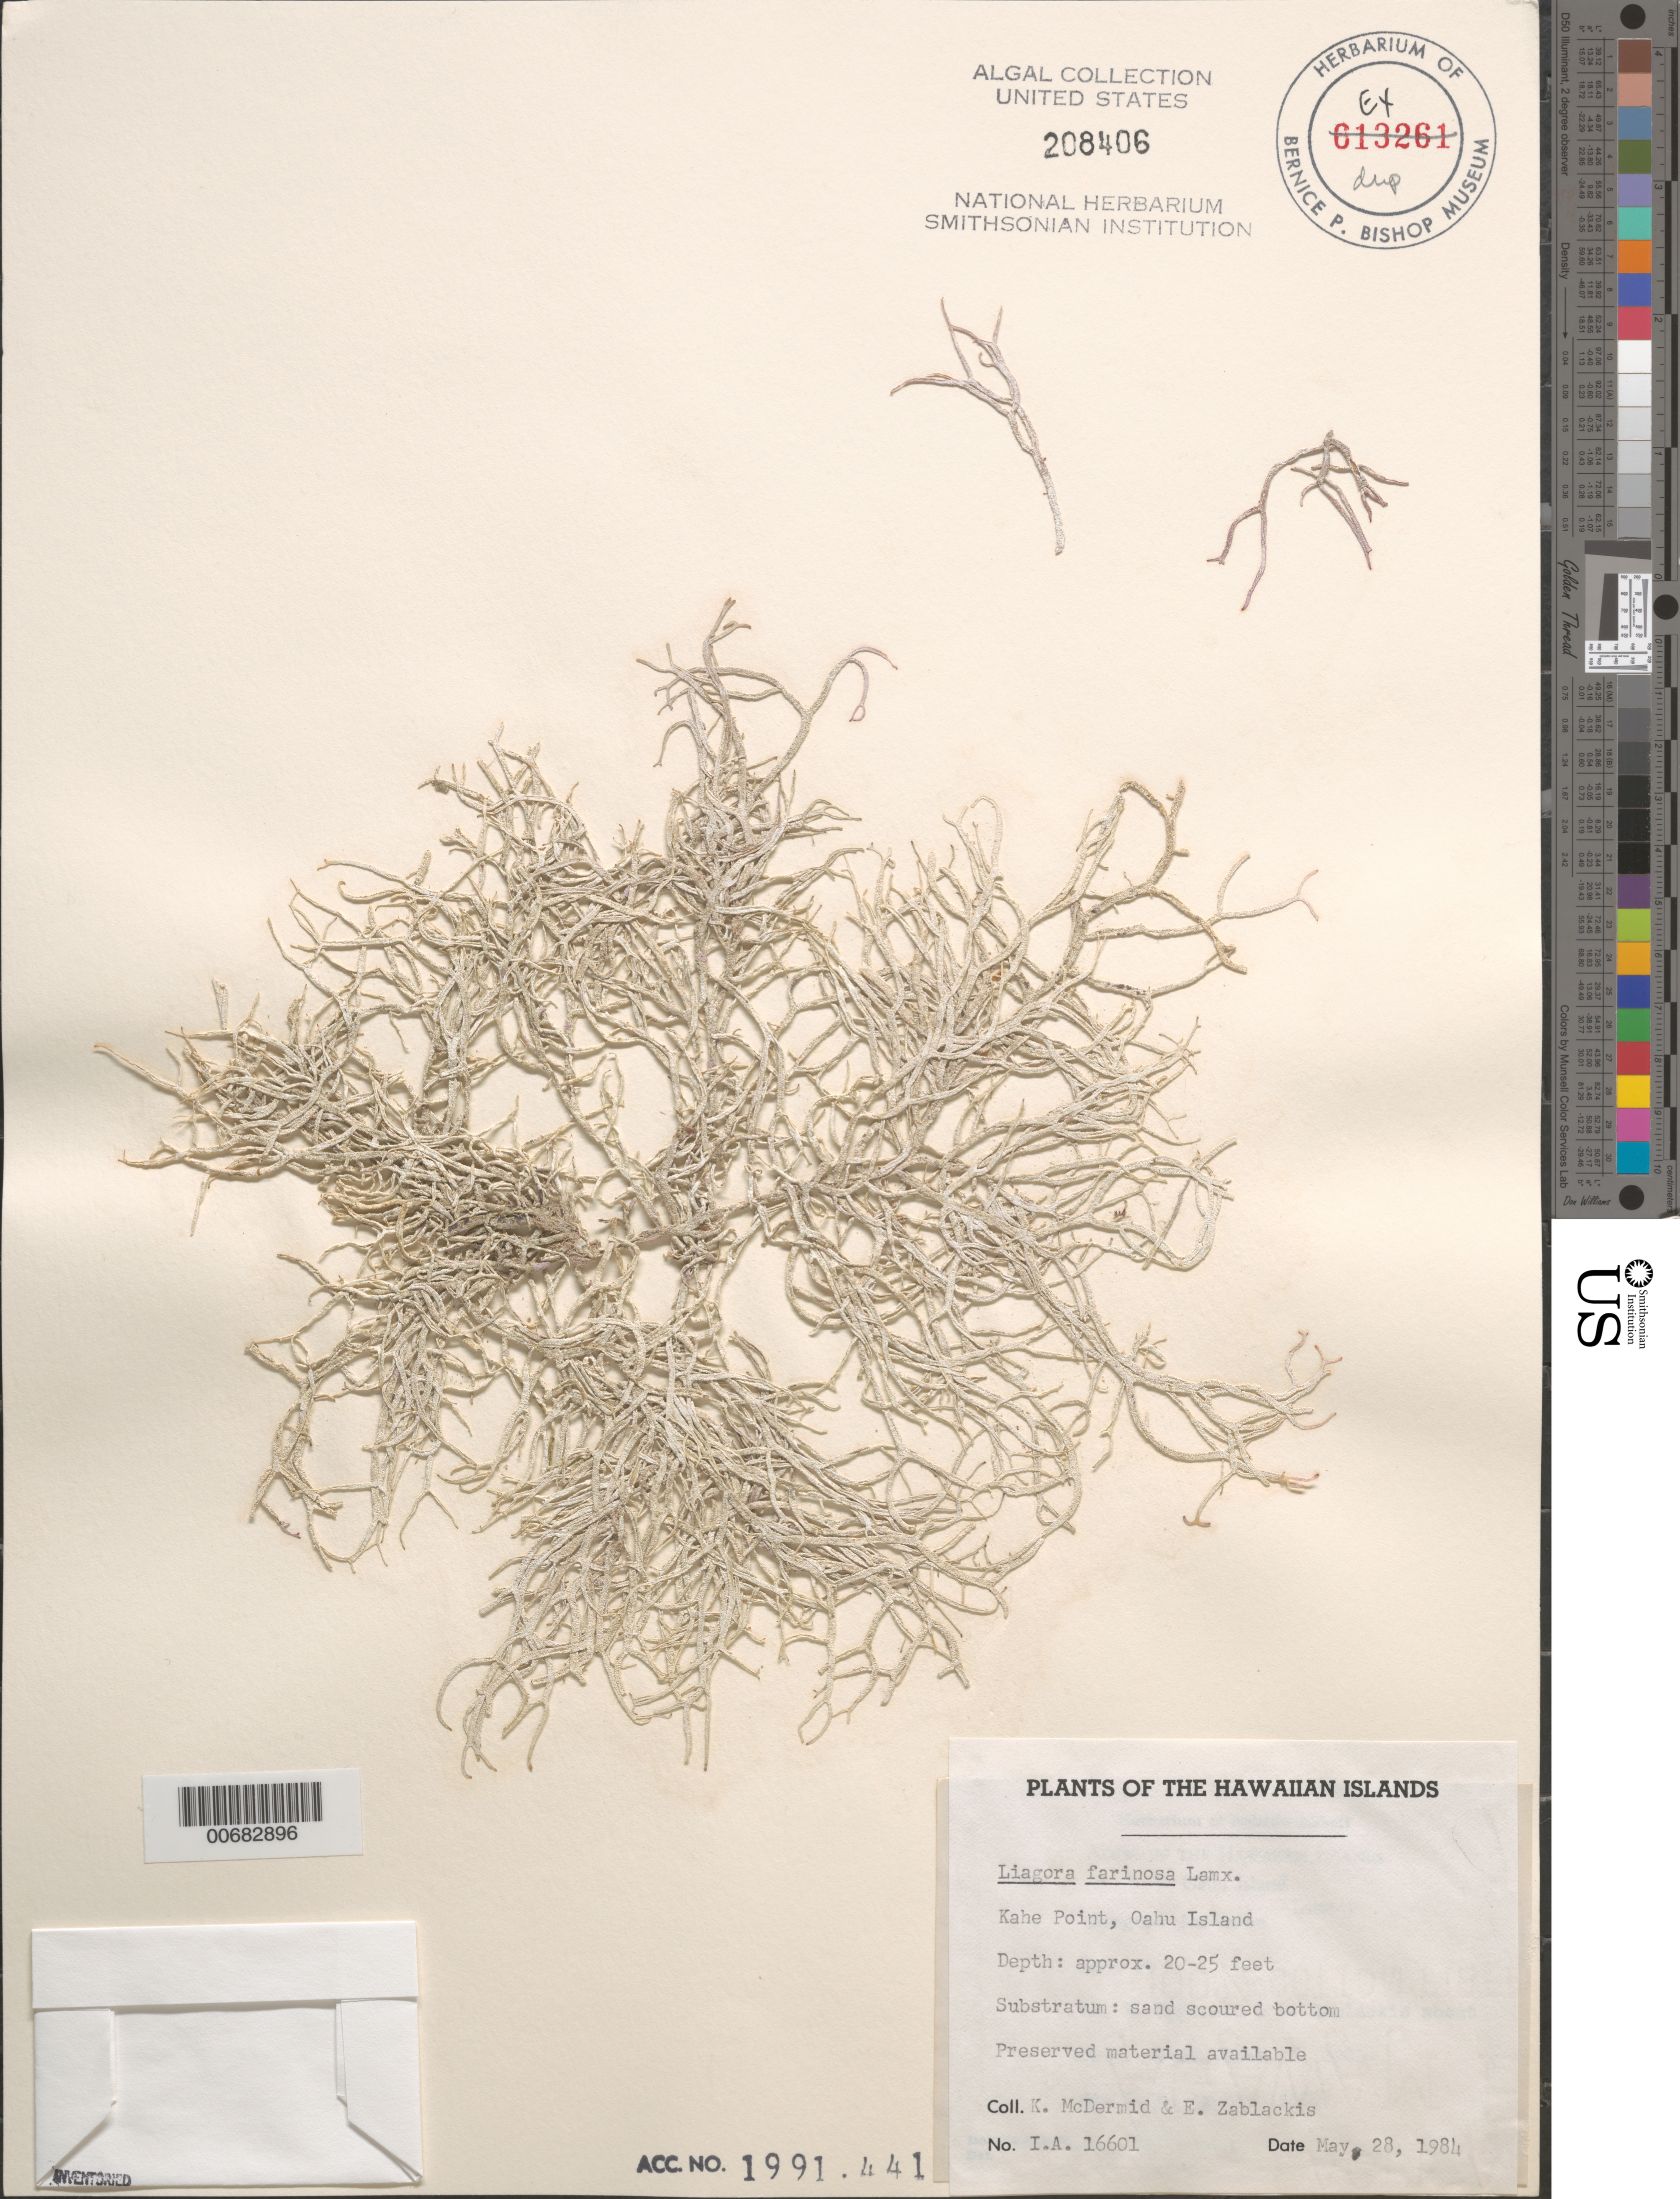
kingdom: Plantae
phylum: Rhodophyta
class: Florideophyceae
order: Nemaliales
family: Liagoraceae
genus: Liagora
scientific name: Liagora farinosa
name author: J.V.Lamouroux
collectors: K. McDermid & E. Zablackis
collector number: IAA 16601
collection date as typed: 28 May 1984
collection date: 1984-05-28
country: United States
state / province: Hawaii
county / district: Honolulu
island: Oahu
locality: Kahe Point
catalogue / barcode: US 208406